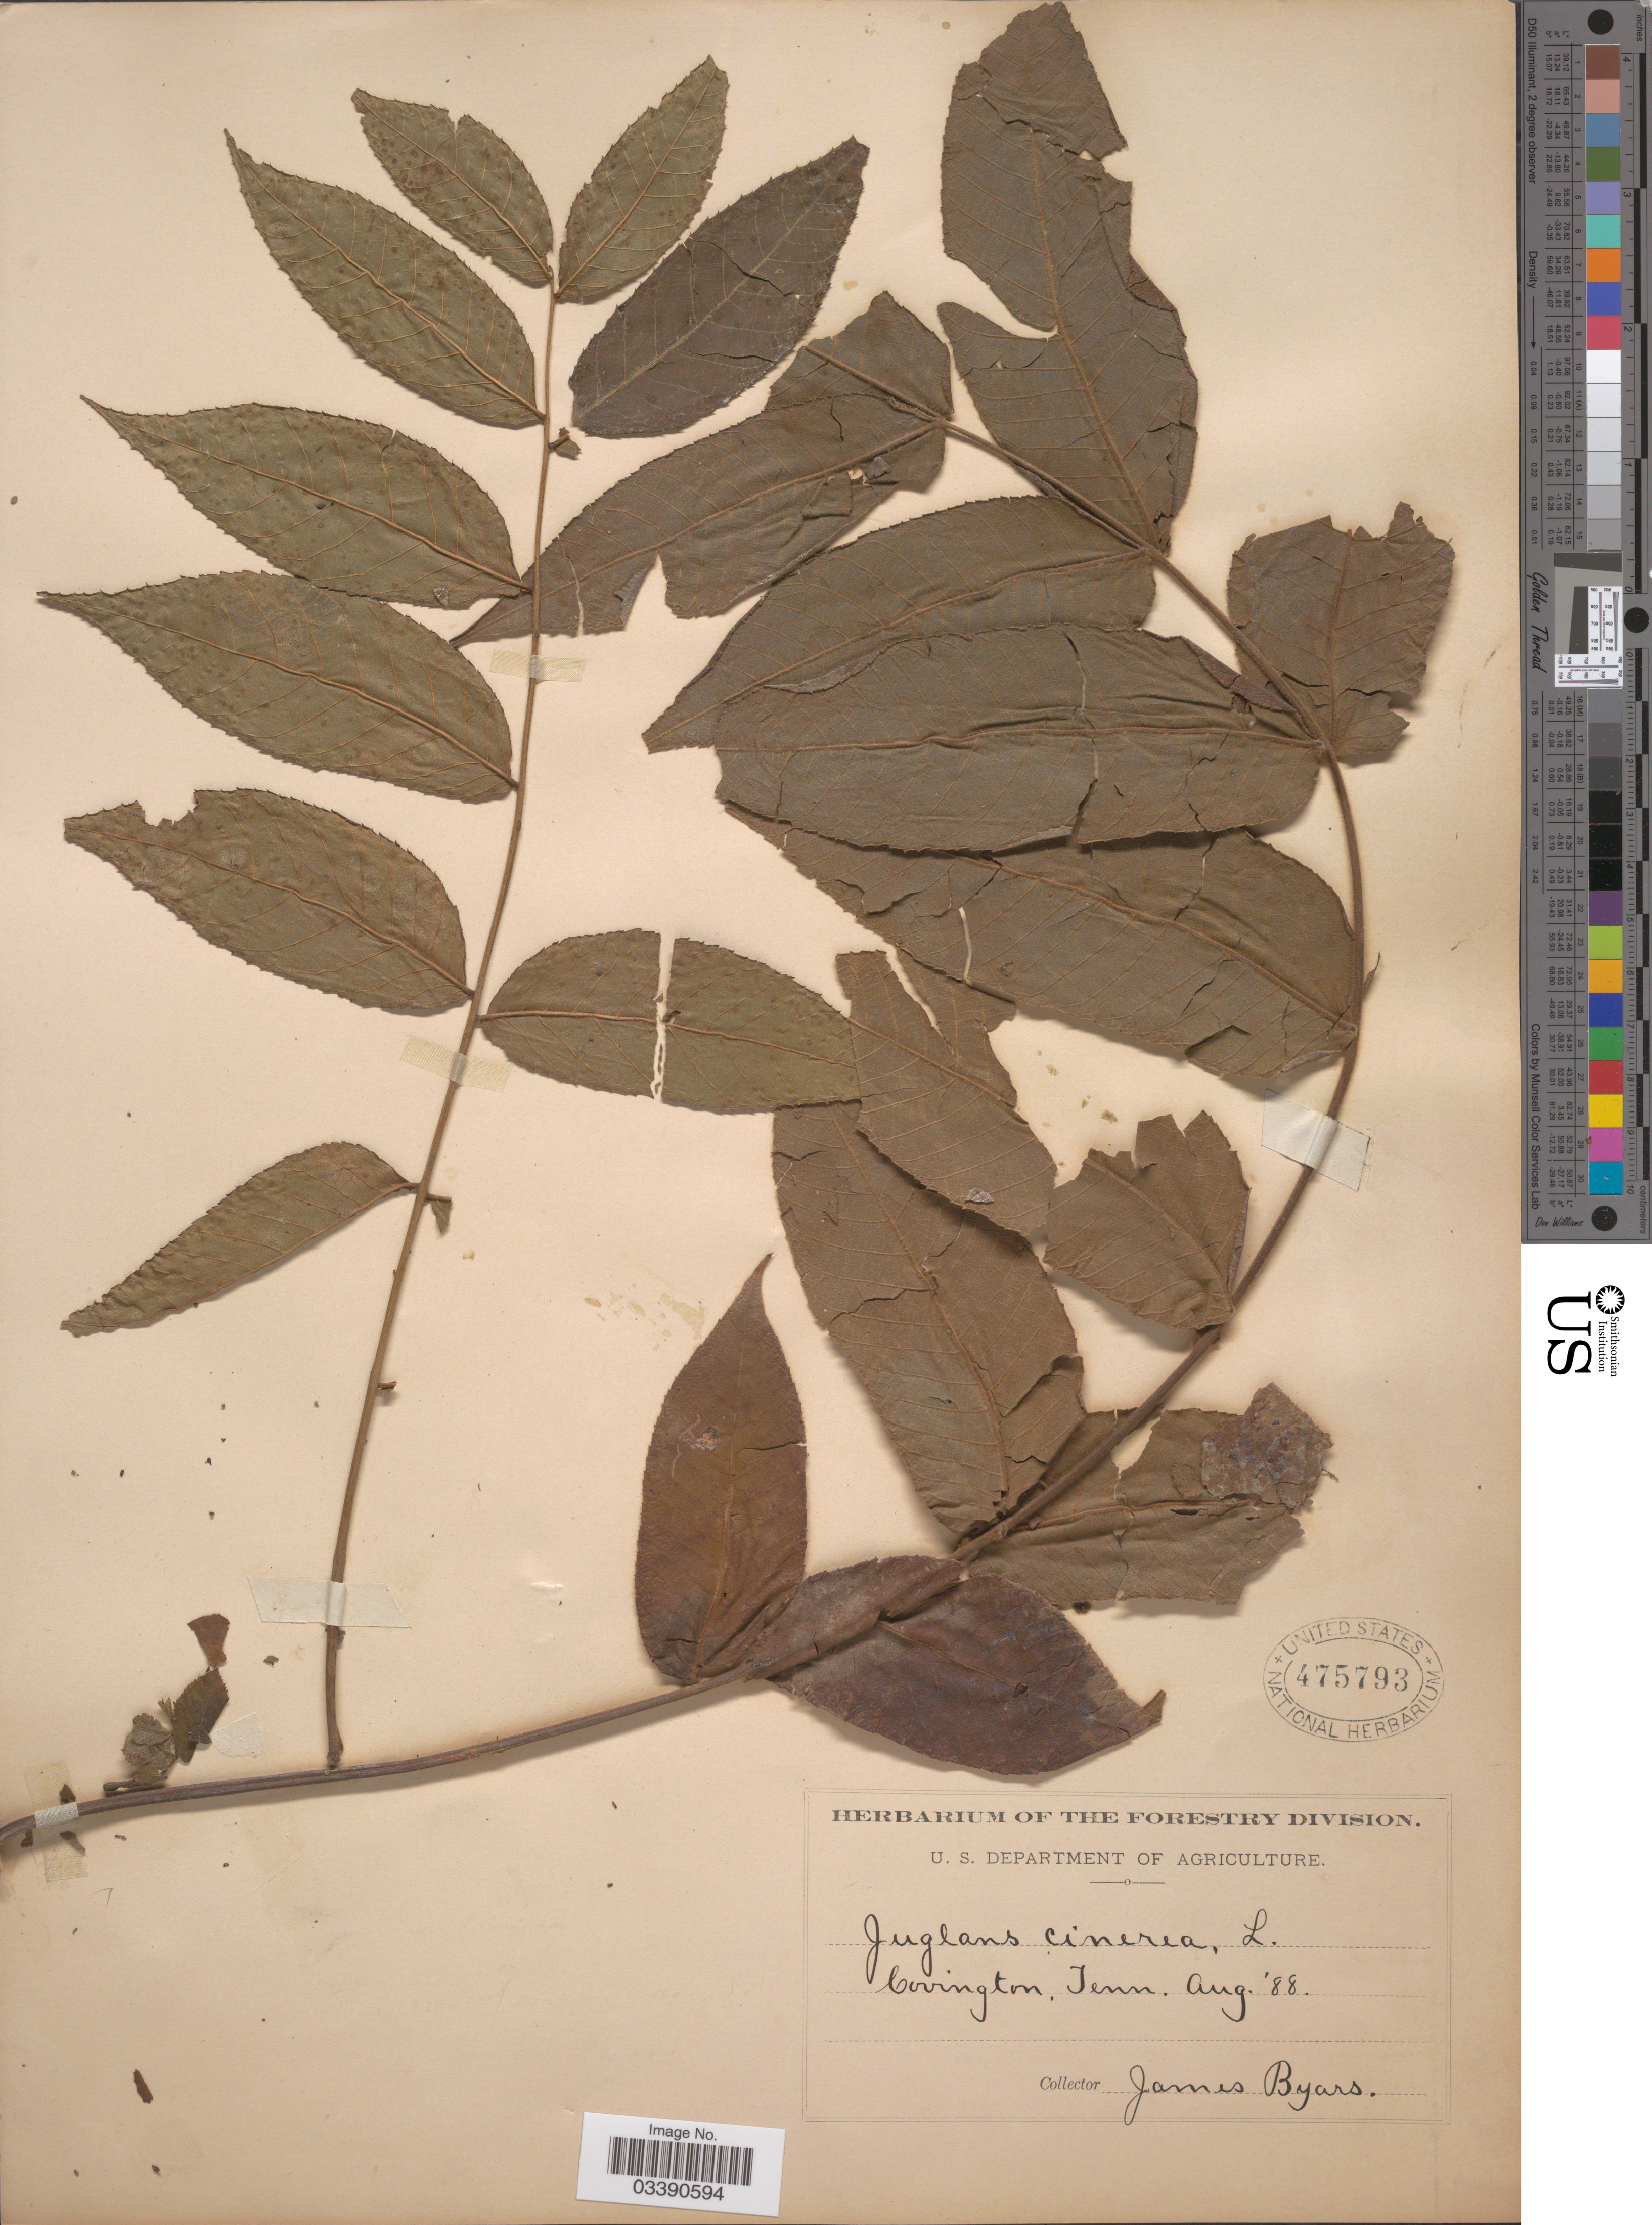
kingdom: Plantae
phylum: Tracheophyta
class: Magnoliopsida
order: Fagales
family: Juglandaceae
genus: Juglans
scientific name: Juglans cinerea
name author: L.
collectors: J. Byars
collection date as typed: Transcribed d/m/y: /8/88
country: United States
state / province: Tennessee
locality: Covington.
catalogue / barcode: US 475793